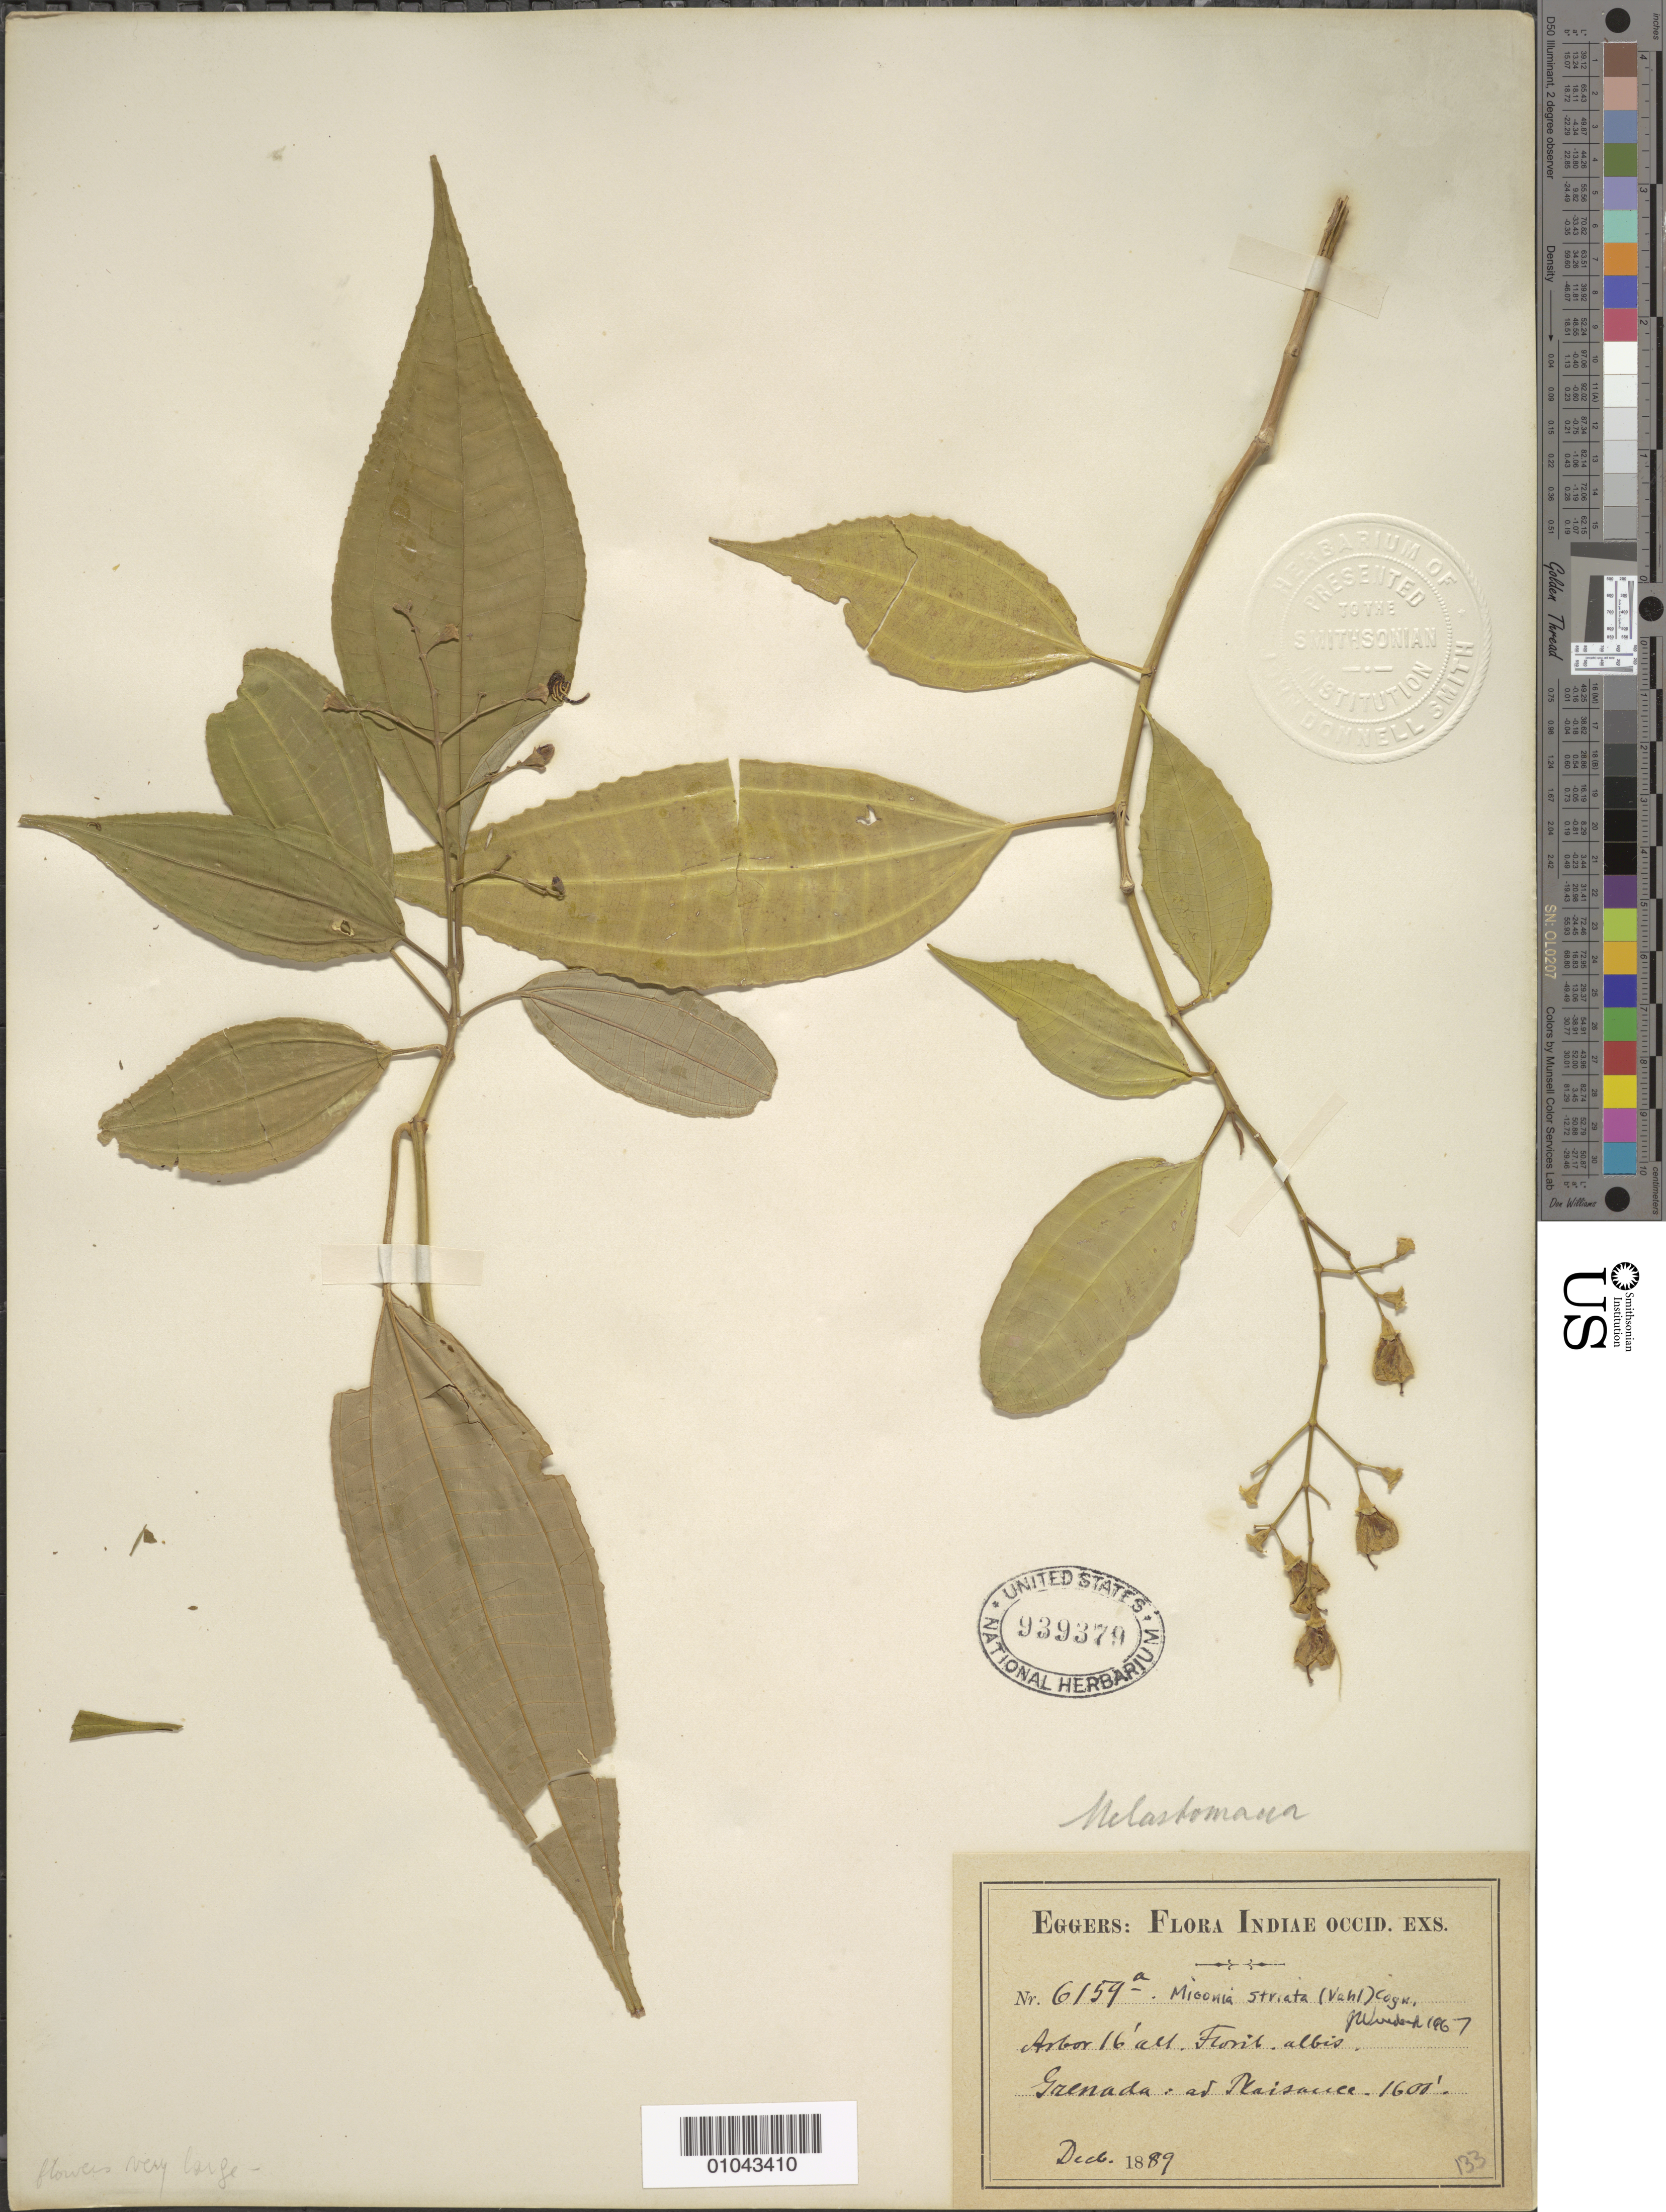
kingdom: Plantae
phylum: Tracheophyta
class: Magnoliopsida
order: Myrtales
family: Melastomataceae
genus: Miconia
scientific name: Miconia striata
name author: (Vahl) Cogn.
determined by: Wurdack, John J., (US), US (UNITED STATES)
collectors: H. F. A. von Eggers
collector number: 6159a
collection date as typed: Dec 1889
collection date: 1889-12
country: Grenada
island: Grenada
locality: Plaisance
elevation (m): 488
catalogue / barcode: US 939379